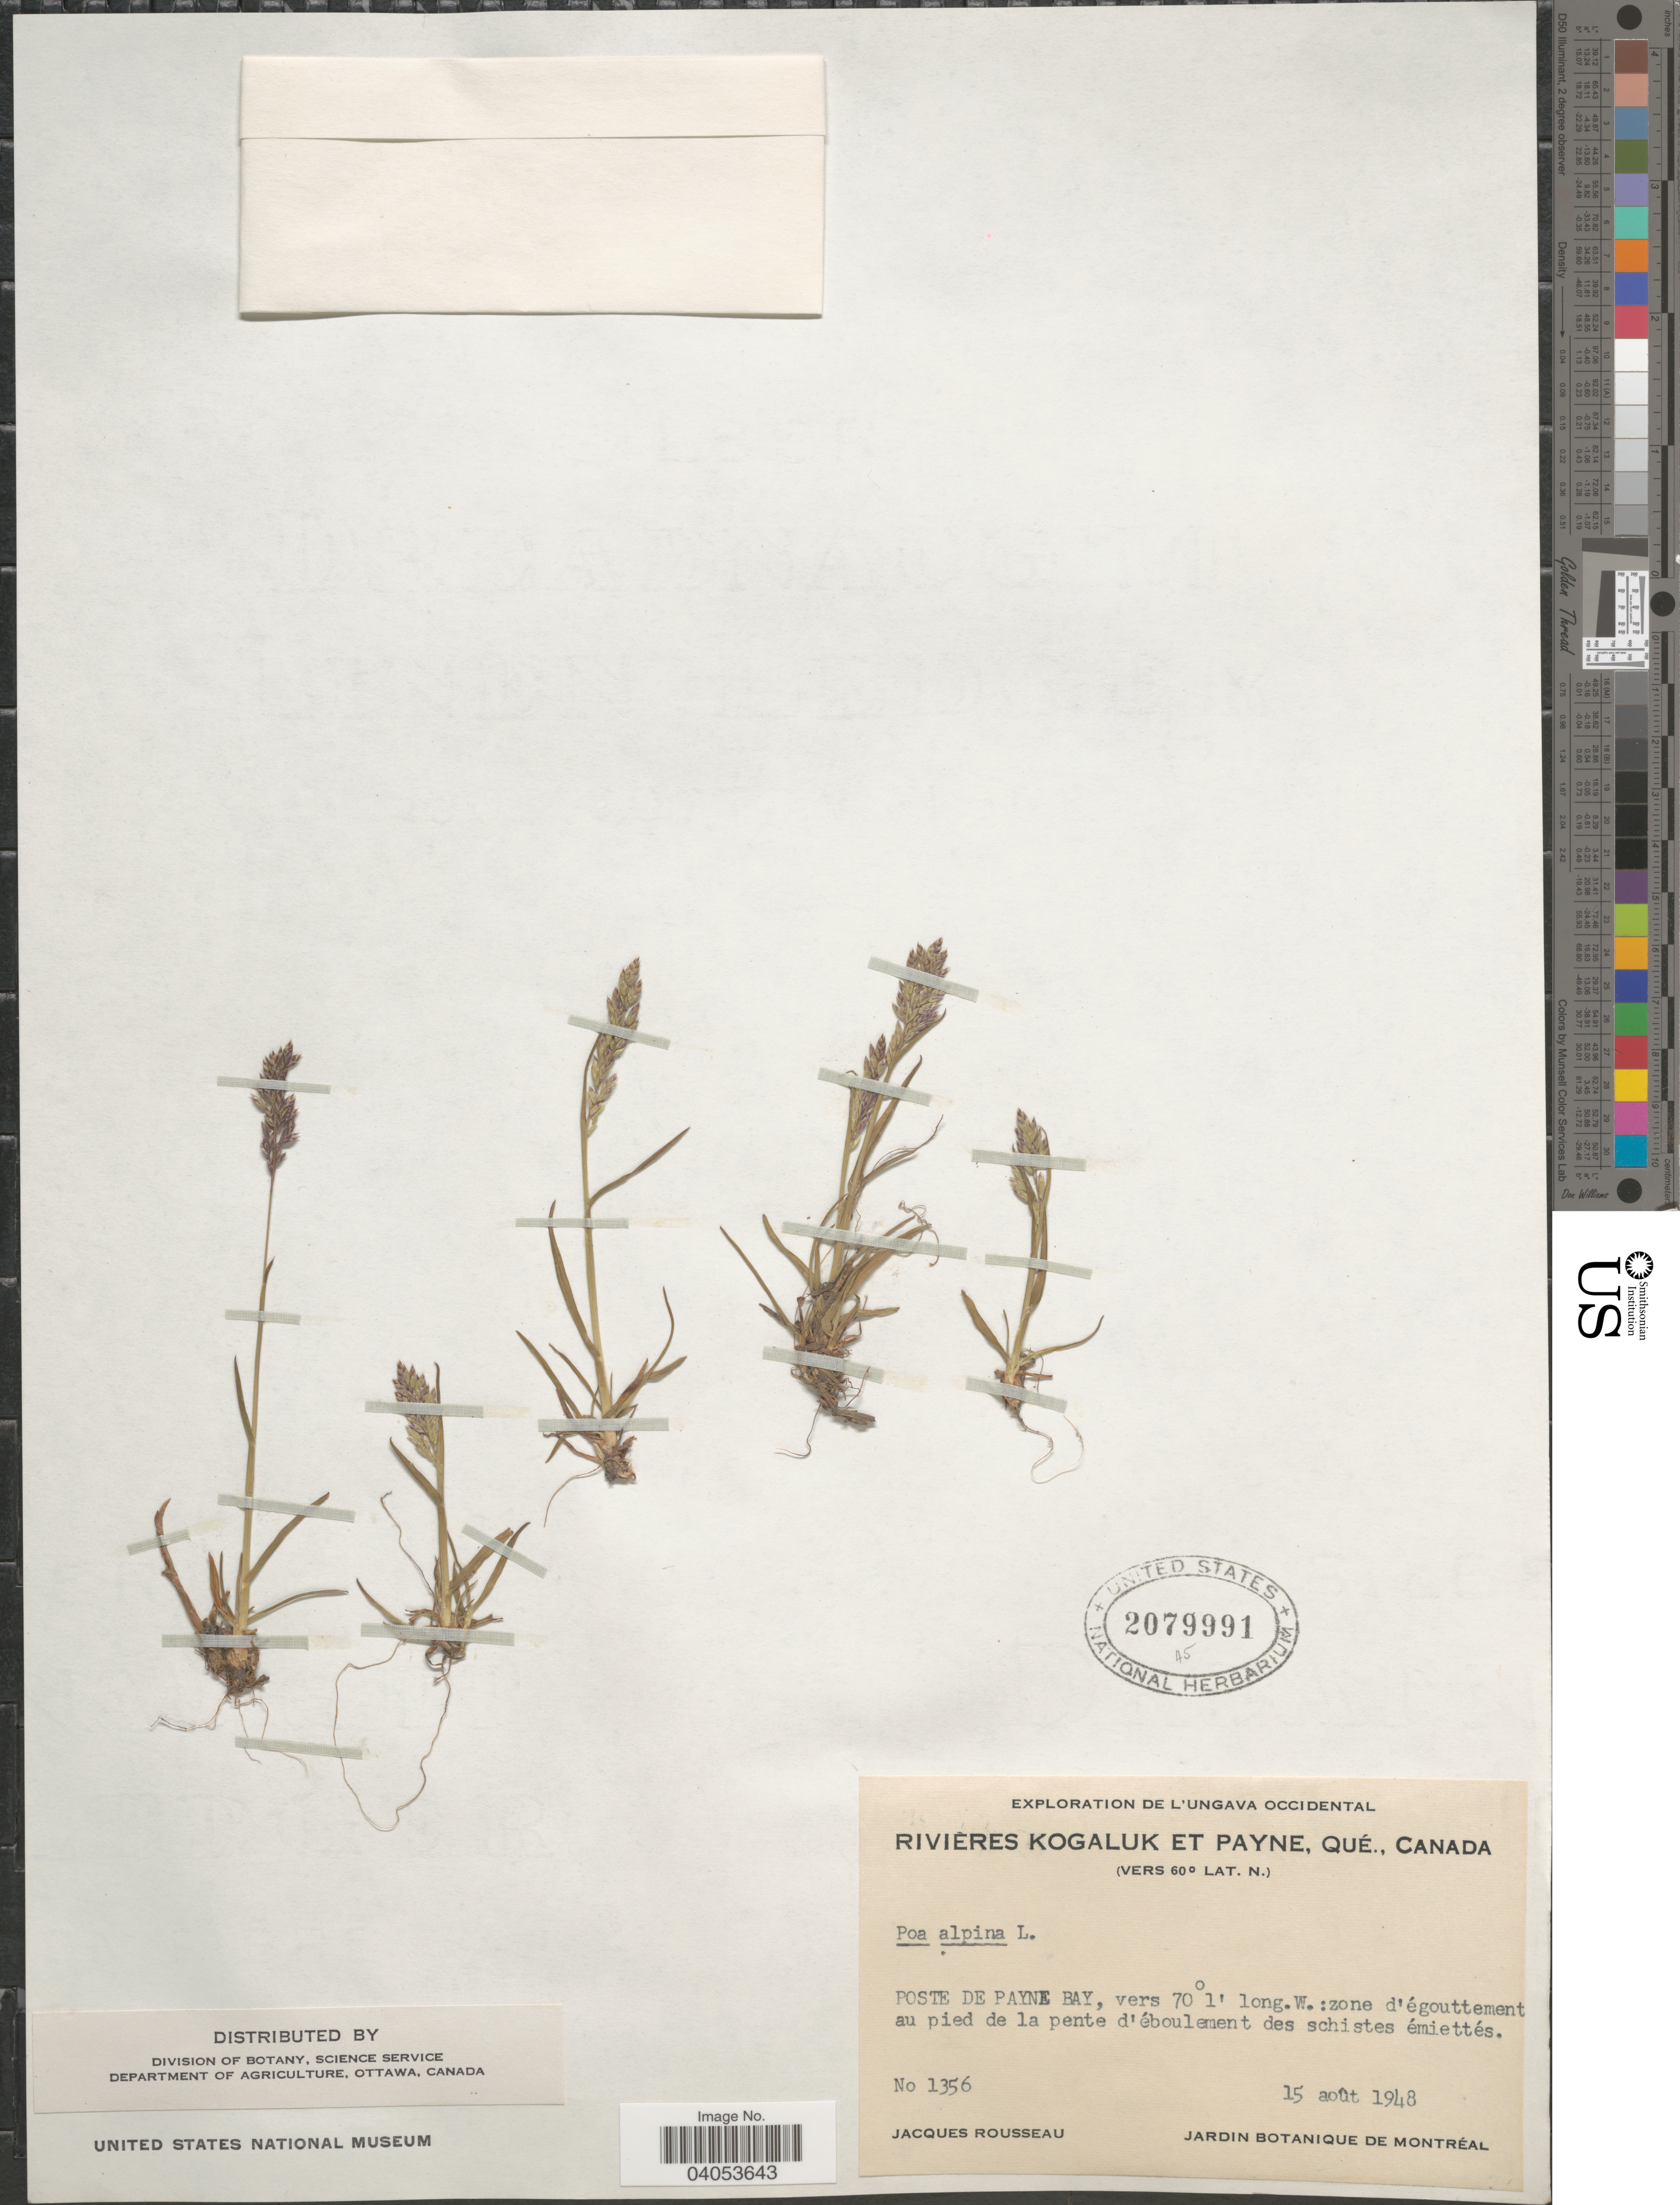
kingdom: Plantae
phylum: Tracheophyta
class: Liliopsida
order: Poales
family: Poaceae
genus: Poa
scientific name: Poa alpina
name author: L.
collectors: J. Rousseau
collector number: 1356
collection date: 1948-08-15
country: Canada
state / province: Quebec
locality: Rivières Kogaluk et Payne. Poste de Payne Bay: zone d'égouttement au pied de la pente d'éboulement des schistes émiettés.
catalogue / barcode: US 2079991